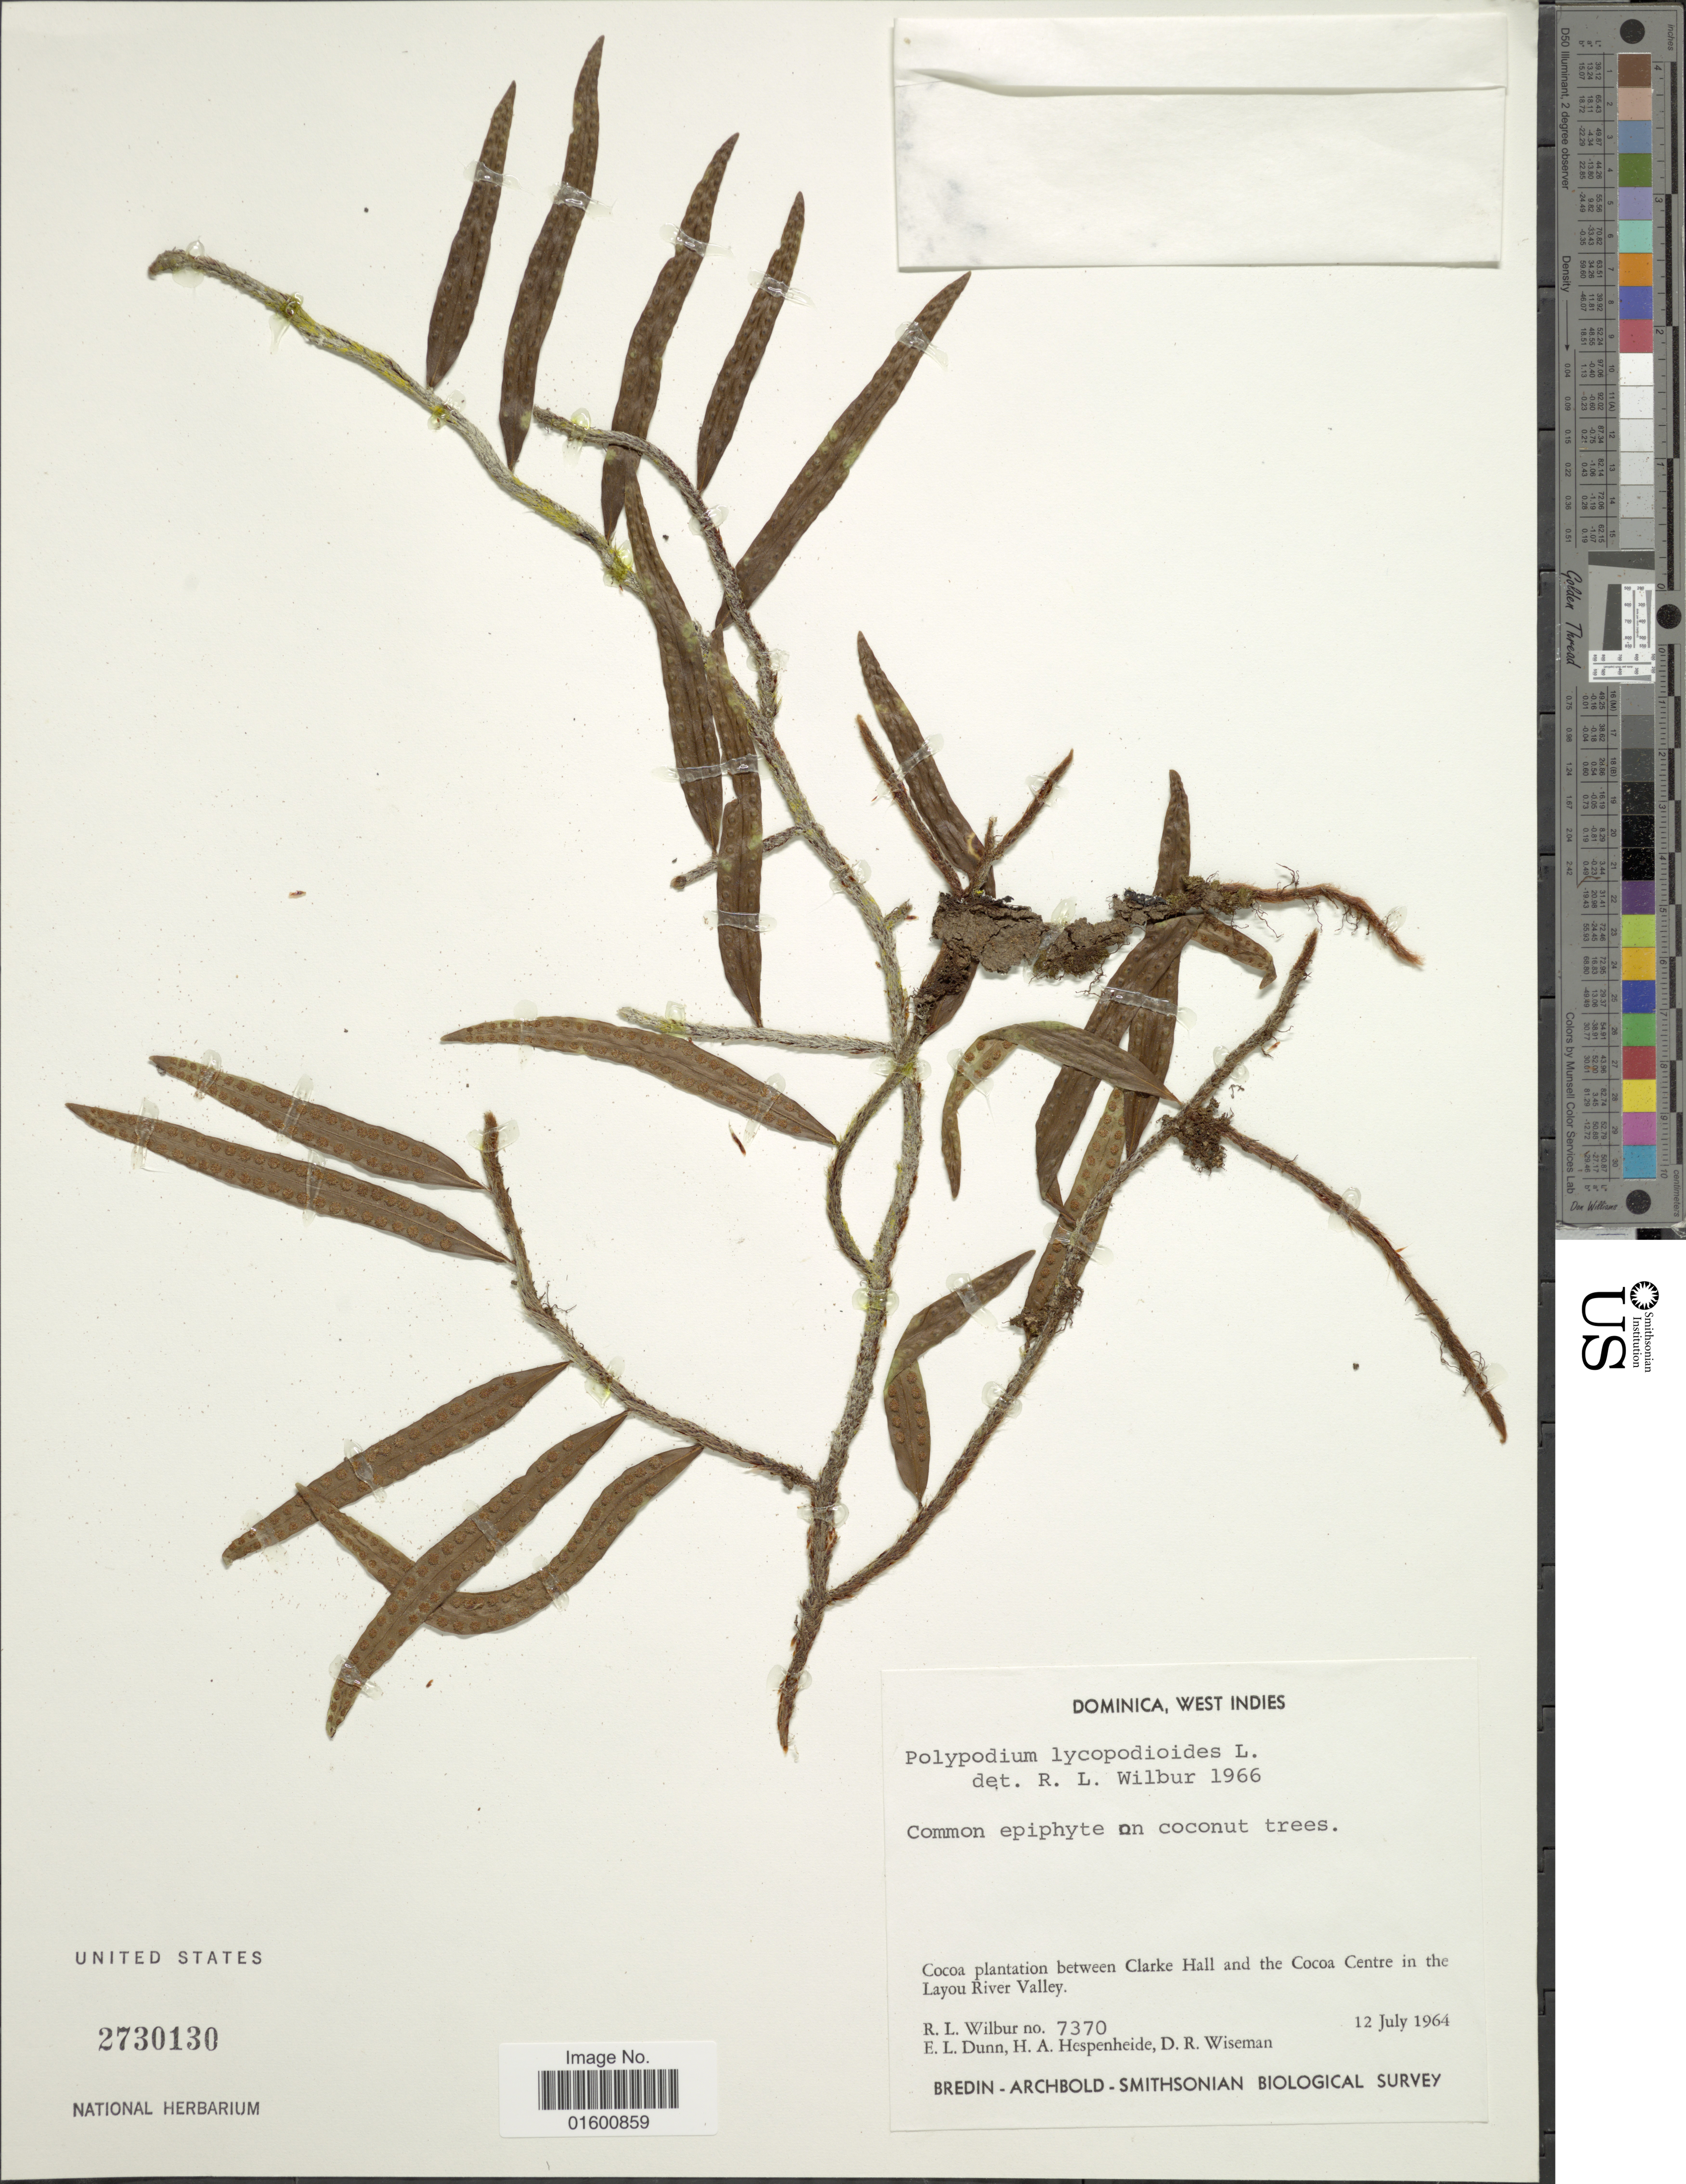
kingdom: Plantae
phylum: Tracheophyta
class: Polypodiopsida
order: Polypodiales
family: Polypodiaceae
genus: Microgramma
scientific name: Microgramma lycopodioides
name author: (L.) Copel.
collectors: R. L. Wilbur, E. Dunn, H. A. Hespenheide & D. R. Wiseman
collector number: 7370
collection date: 1964-07-12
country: Dominica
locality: Dominica, West Indies, Cocoa plantation between Clarke Hall and the Cocoa Centre in the Layou River Valley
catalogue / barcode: US 2730130